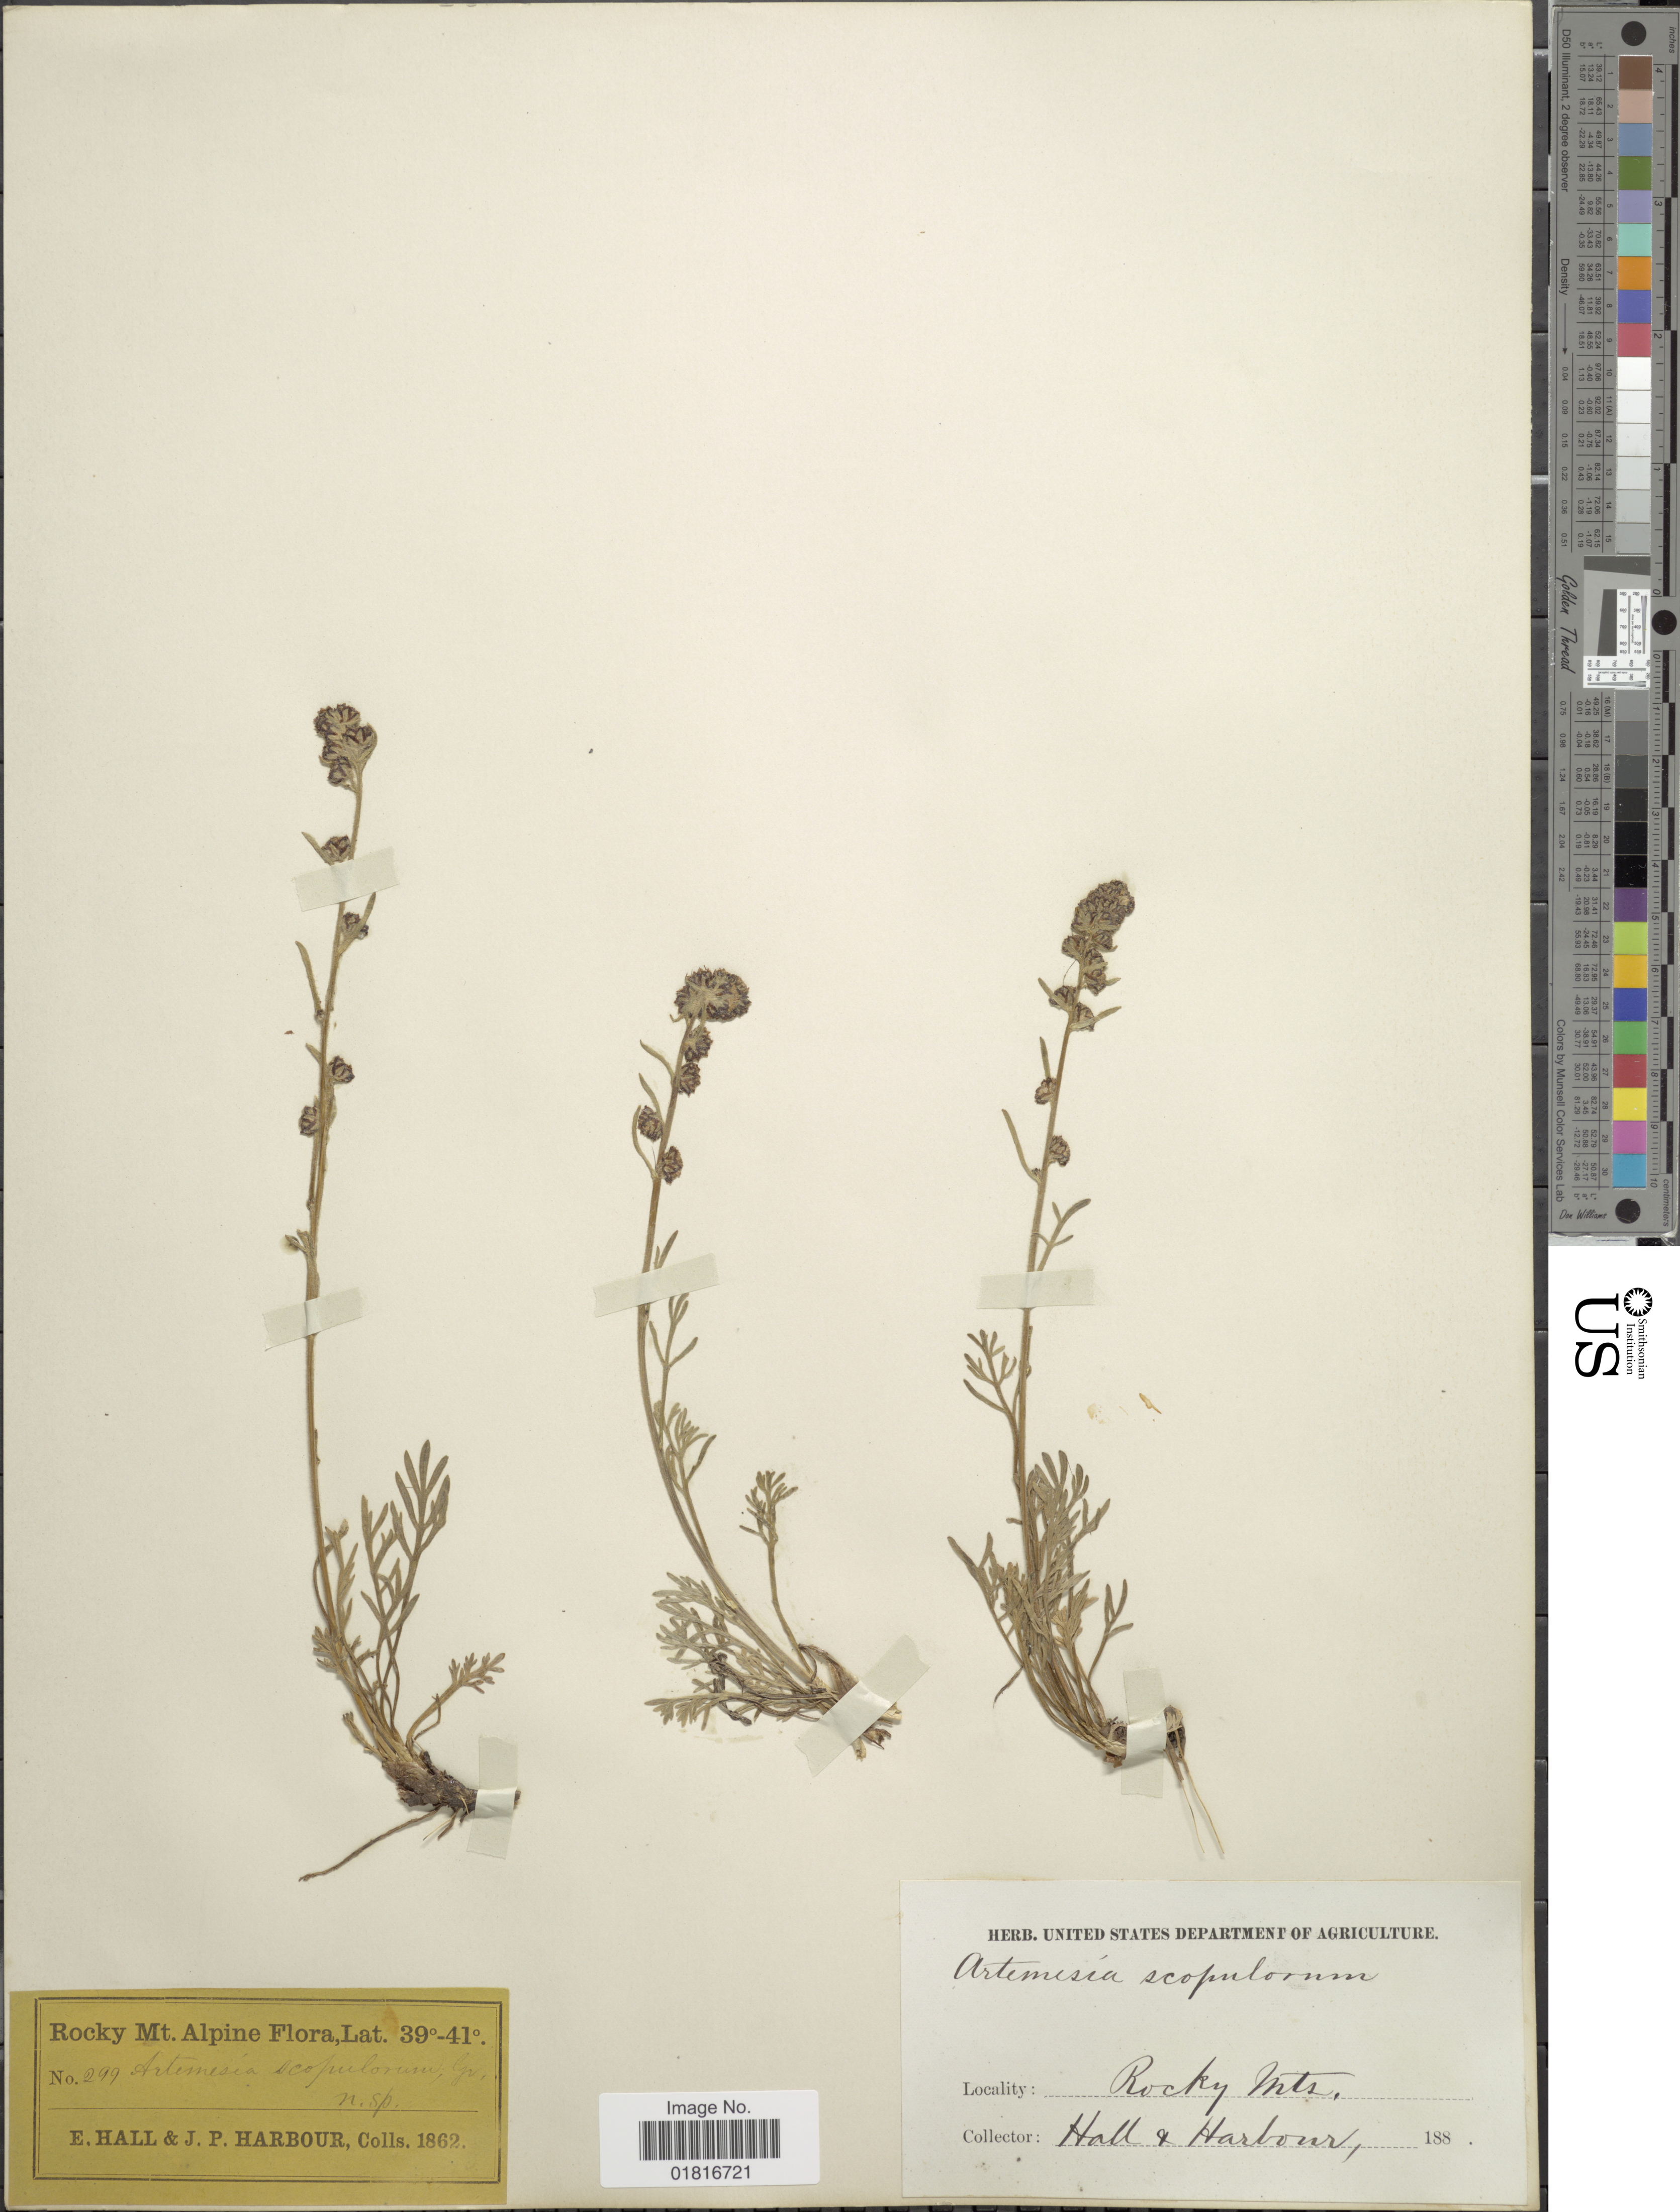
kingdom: Plantae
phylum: Tracheophyta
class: Magnoliopsida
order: Asterales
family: Asteraceae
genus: Artemisia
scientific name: Artemisia scopulorum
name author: A. Gray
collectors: E. Hall & J. Harbour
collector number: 299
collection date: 1862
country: United States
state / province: Colorado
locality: Rocky Mt Alpine